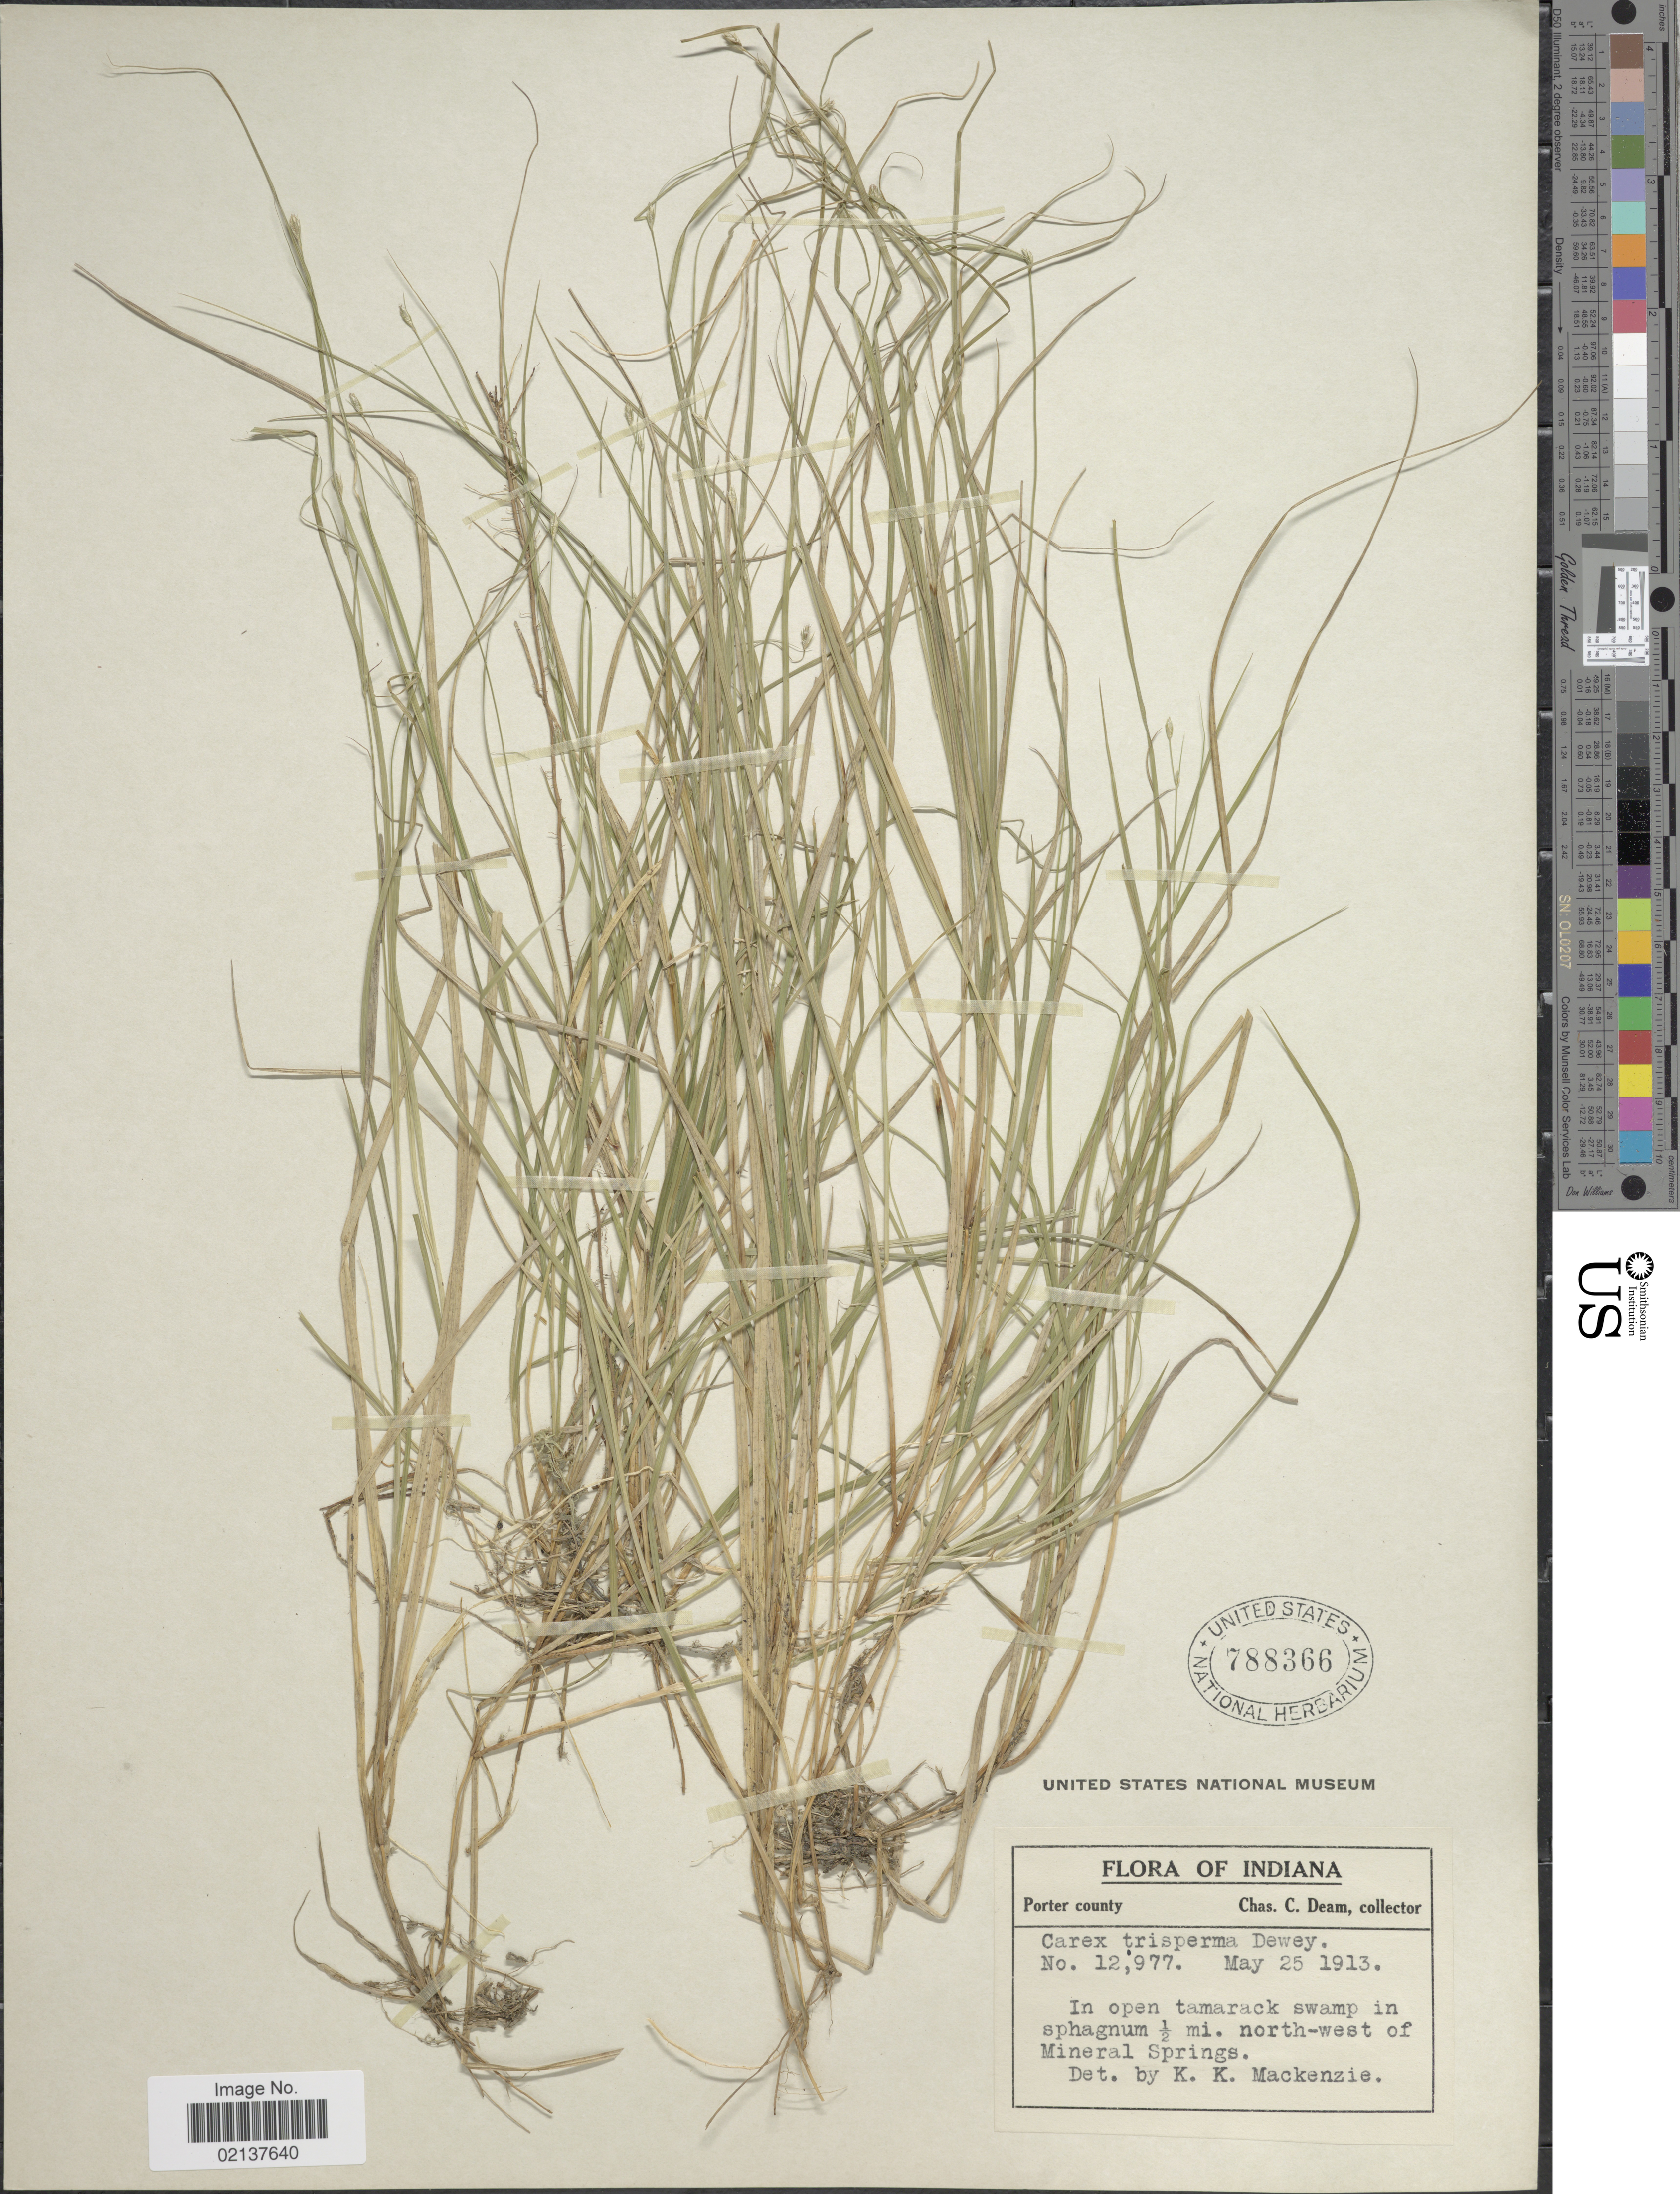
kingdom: Plantae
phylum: Tracheophyta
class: Liliopsida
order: Poales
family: Cyperaceae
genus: Carex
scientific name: Carex trisperma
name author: Dewey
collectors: C. C. Deam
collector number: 12977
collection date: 1913-05-25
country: United States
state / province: Indiana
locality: ½ mi north-west of Mineral Springs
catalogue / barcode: US 788366